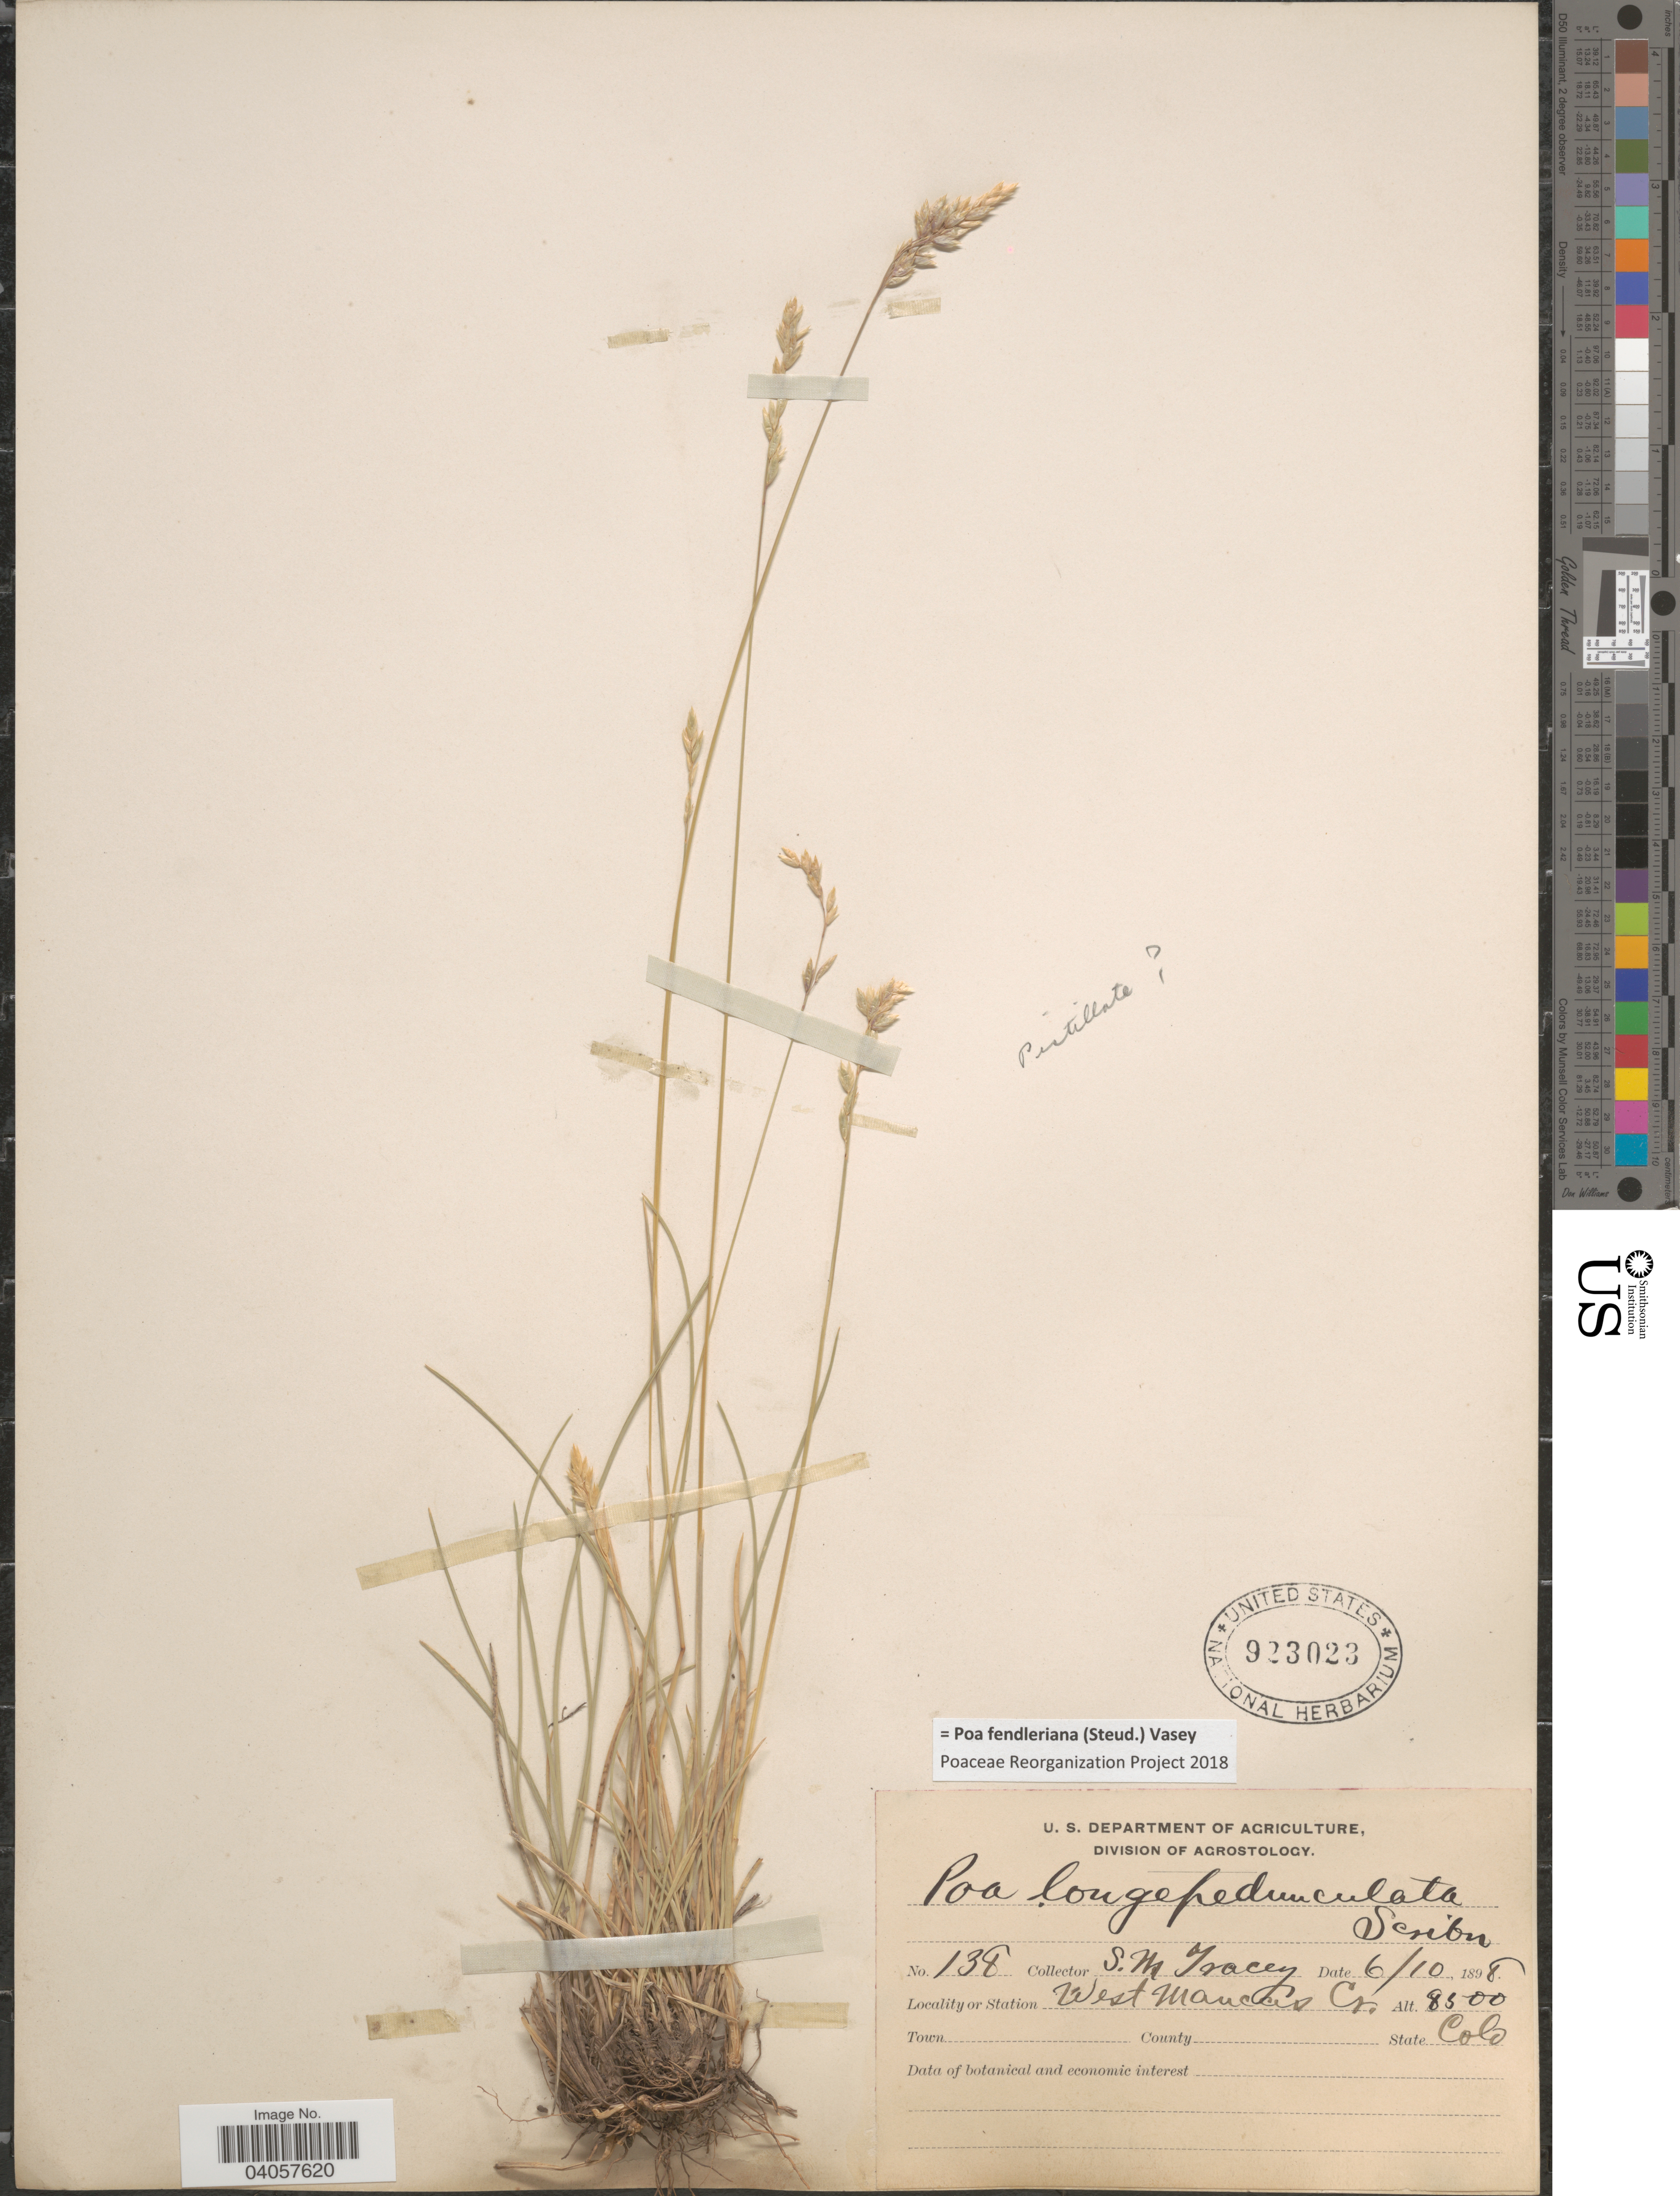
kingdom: Plantae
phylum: Tracheophyta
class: Liliopsida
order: Poales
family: Poaceae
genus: Poa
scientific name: Poa fendleriana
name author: (Steud.) Vasey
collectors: S. Tracey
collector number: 138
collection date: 1898-06-10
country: United States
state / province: Colorado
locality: Station West Mancos Cr.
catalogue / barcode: US 923023